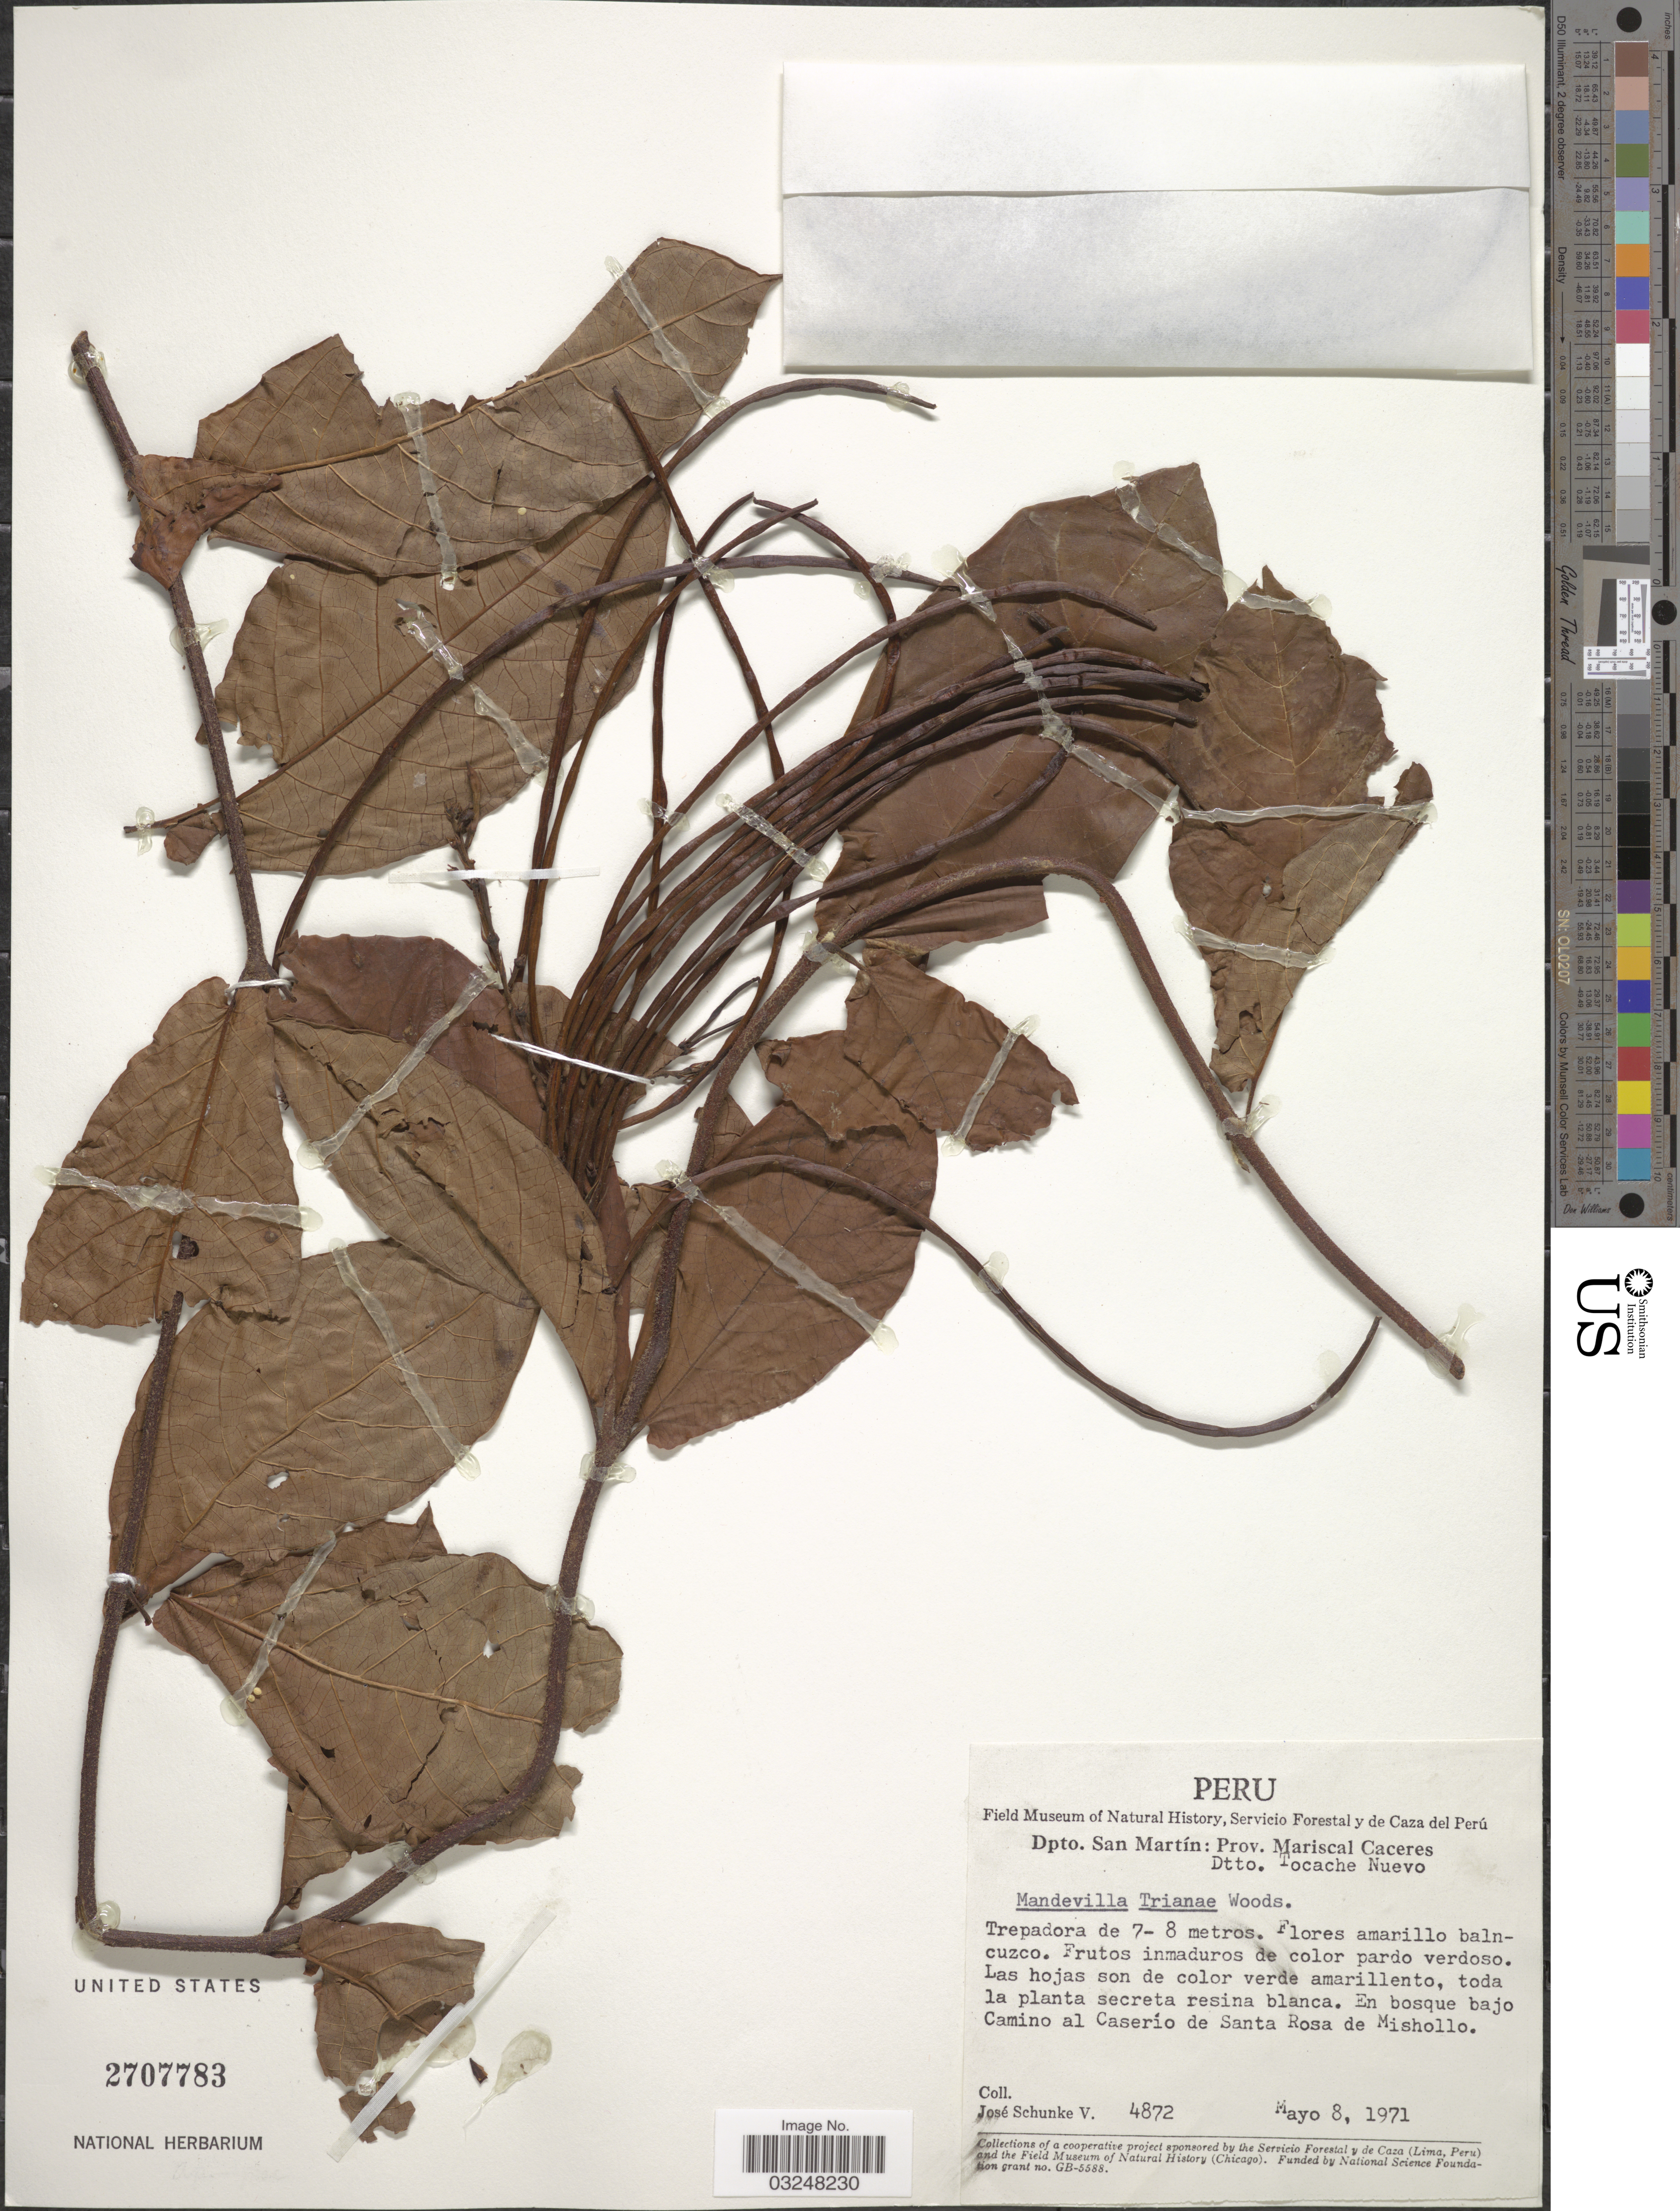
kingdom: Plantae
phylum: Tracheophyta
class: Magnoliopsida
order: Gentianales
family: Apocynaceae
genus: Mandevilla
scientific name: Mandevilla trianae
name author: Woodson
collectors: J. Schunke Vigo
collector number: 4872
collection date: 1971-05-08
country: Peru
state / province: San Martín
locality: Dpto. San Martín: Prov. Mariscal Caceres. Dtto. Tocache Nuevo. Camino al Caserío de Santa Rosa de Mishollo.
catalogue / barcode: US 2707783